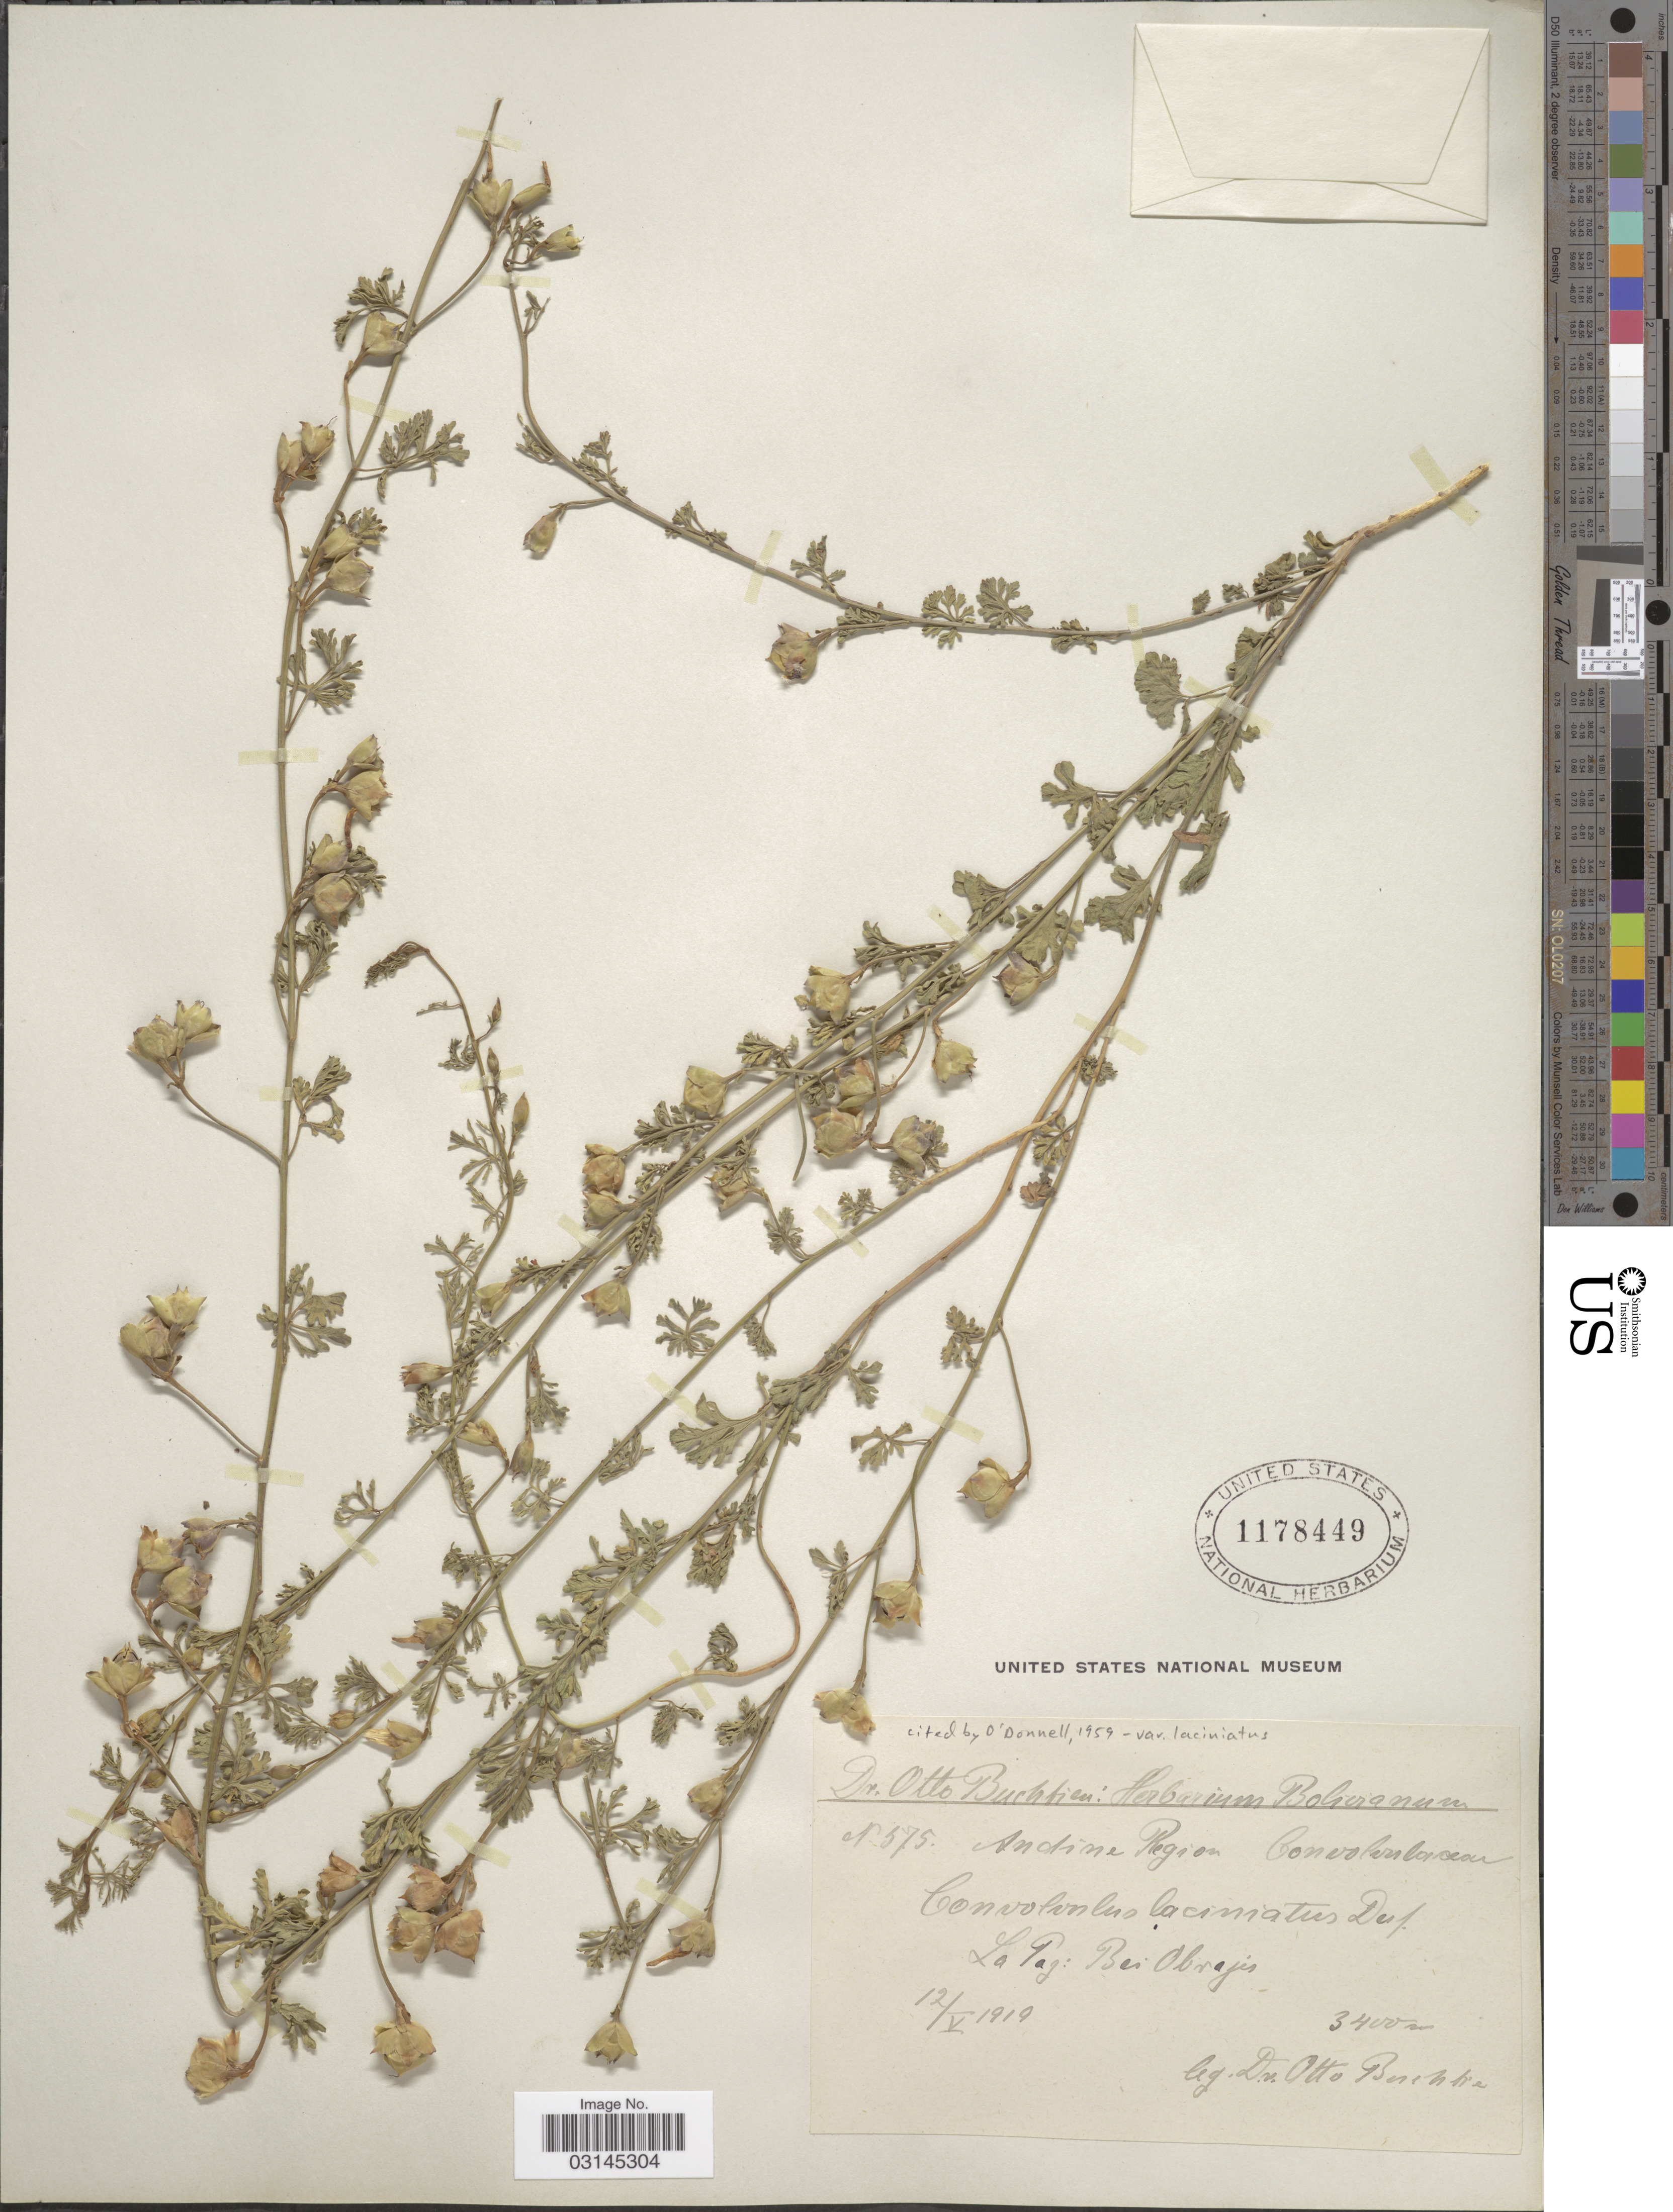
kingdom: Plantae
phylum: Tracheophyta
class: Magnoliopsida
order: Solanales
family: Convolvulaceae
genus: Convolvulus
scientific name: Convolvulus laciniatus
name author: Desr.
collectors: O. Buchtien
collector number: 575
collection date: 1919-05-12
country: Bolivia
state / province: La Paz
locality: Andine Region. La Paz: Bei Abrajes.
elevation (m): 3400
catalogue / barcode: US 1178449